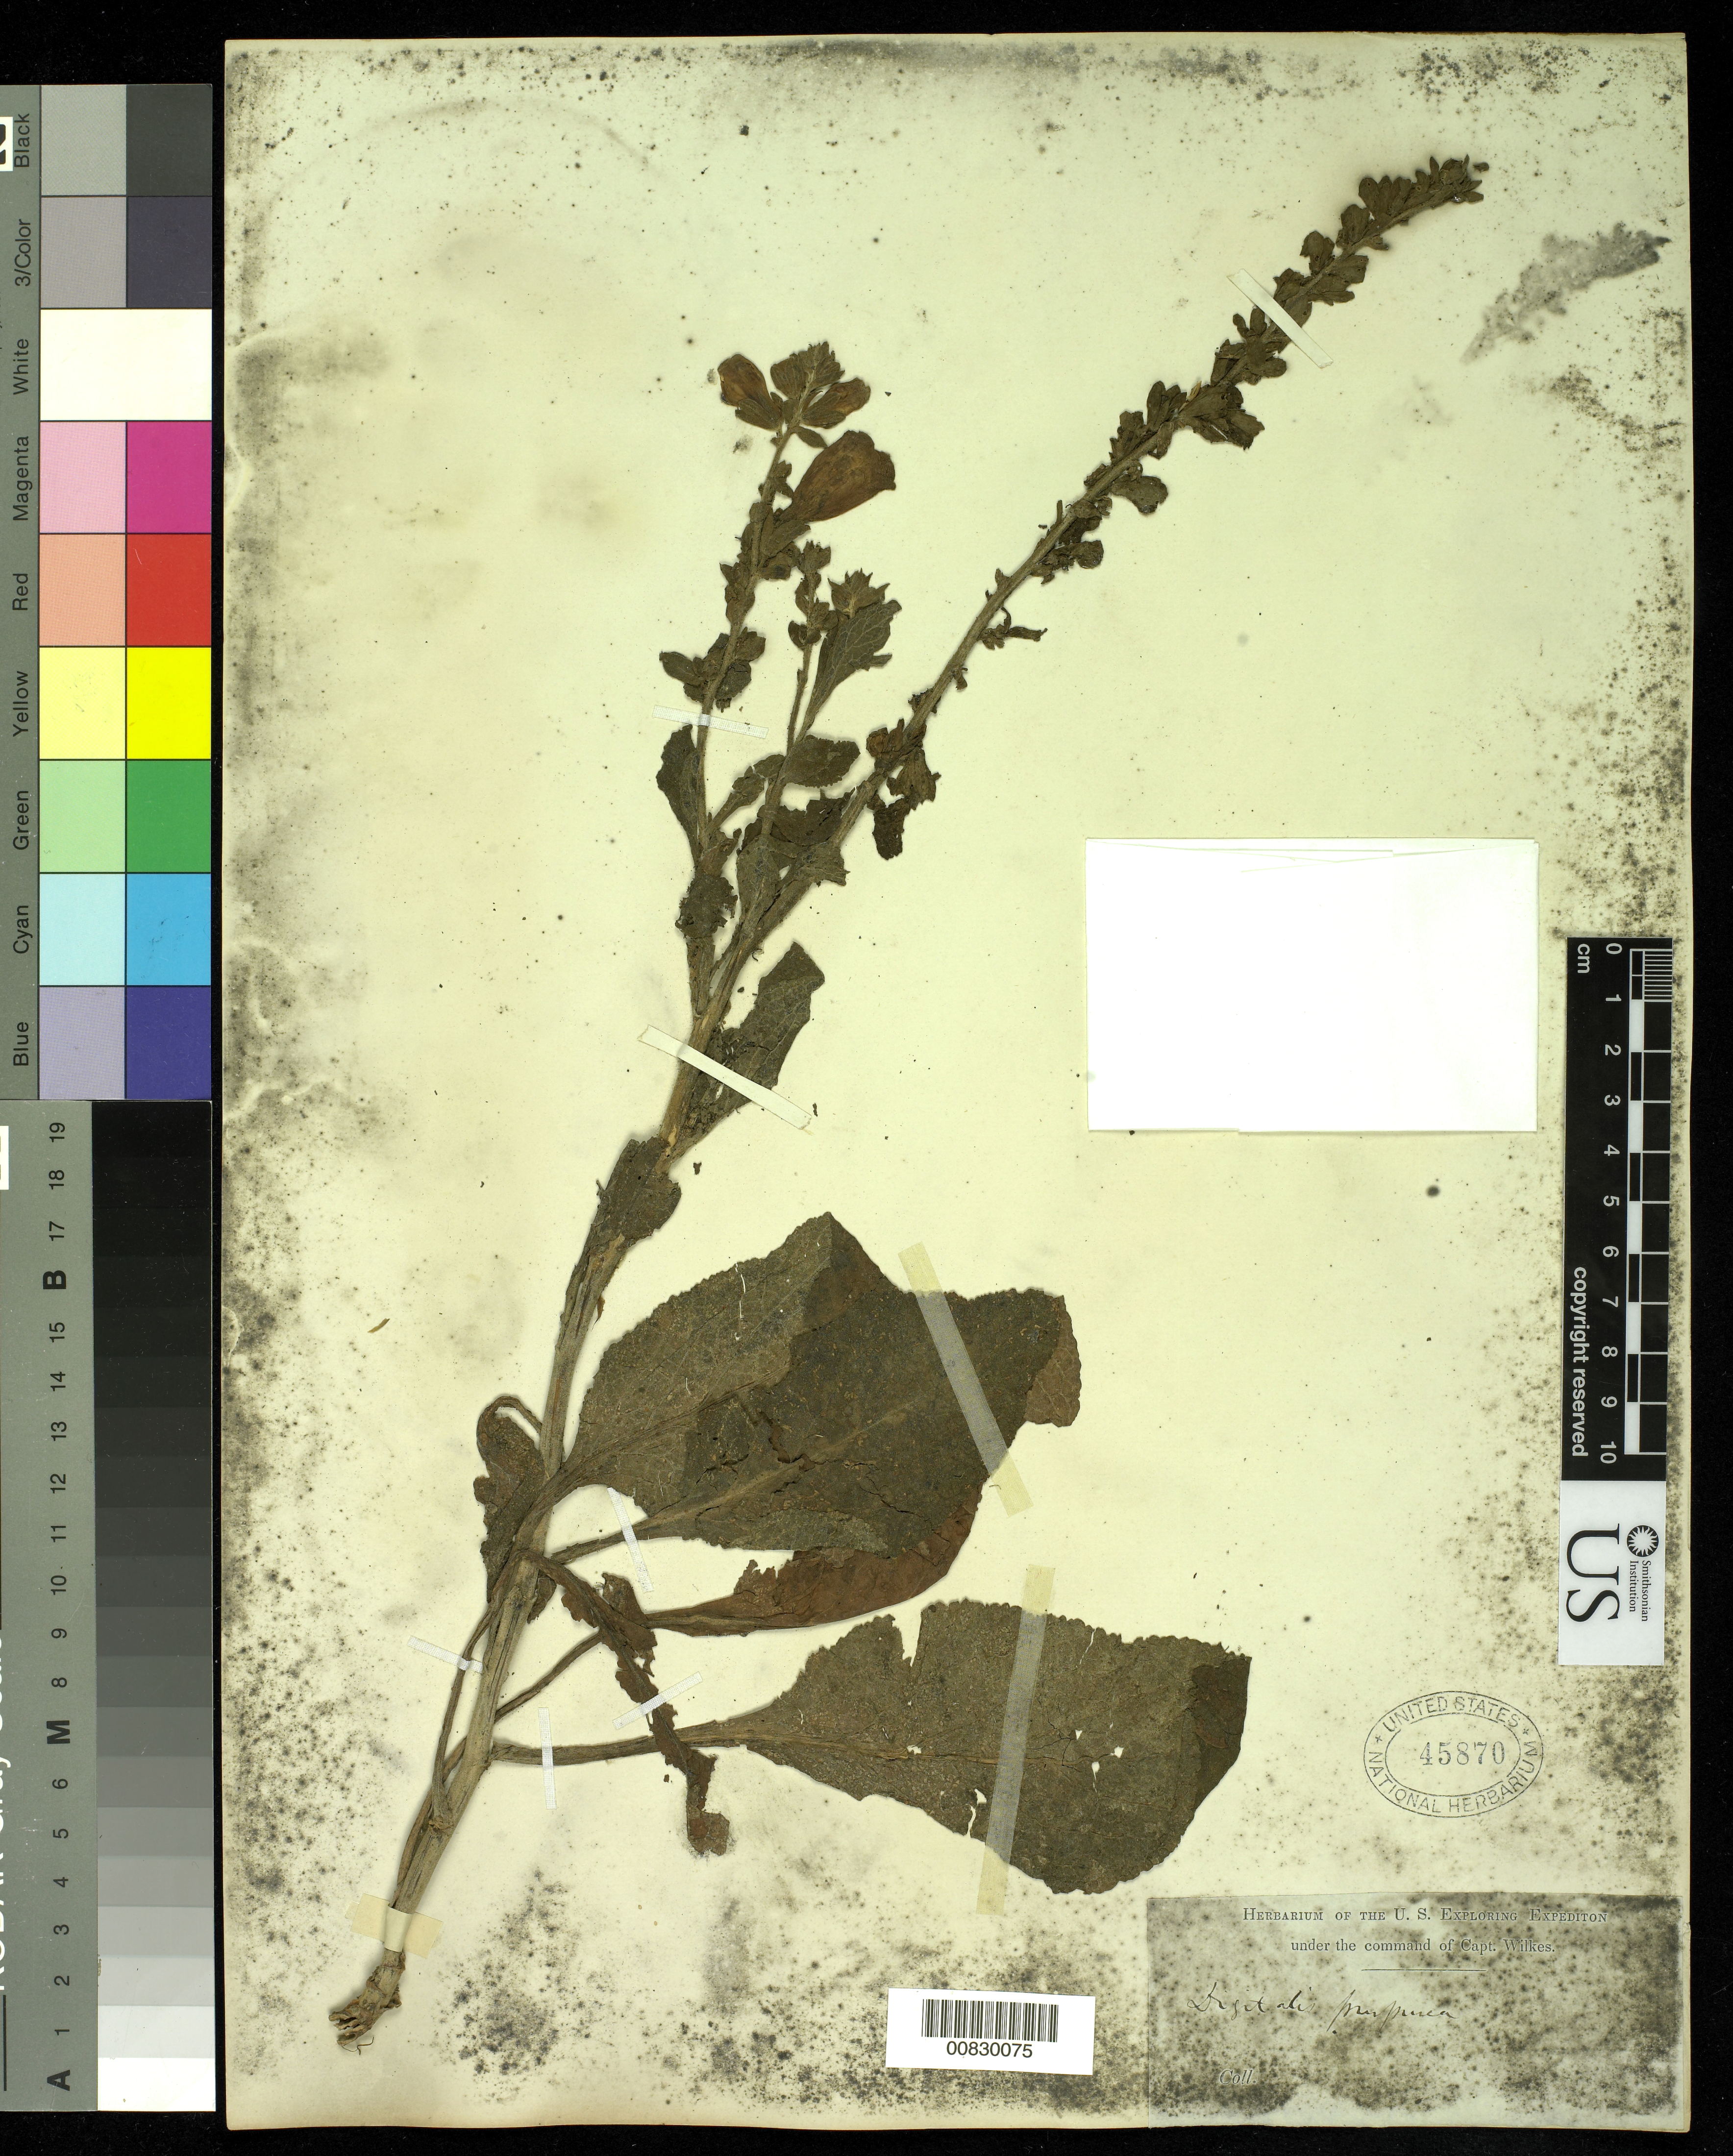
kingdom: Plantae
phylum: Tracheophyta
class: Magnoliopsida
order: Lamiales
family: Plantaginaceae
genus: Digitalis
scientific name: Digitalis purpurea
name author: L.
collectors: Wilkes Explor. Exped.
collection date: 1838/1842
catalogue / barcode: US 45870